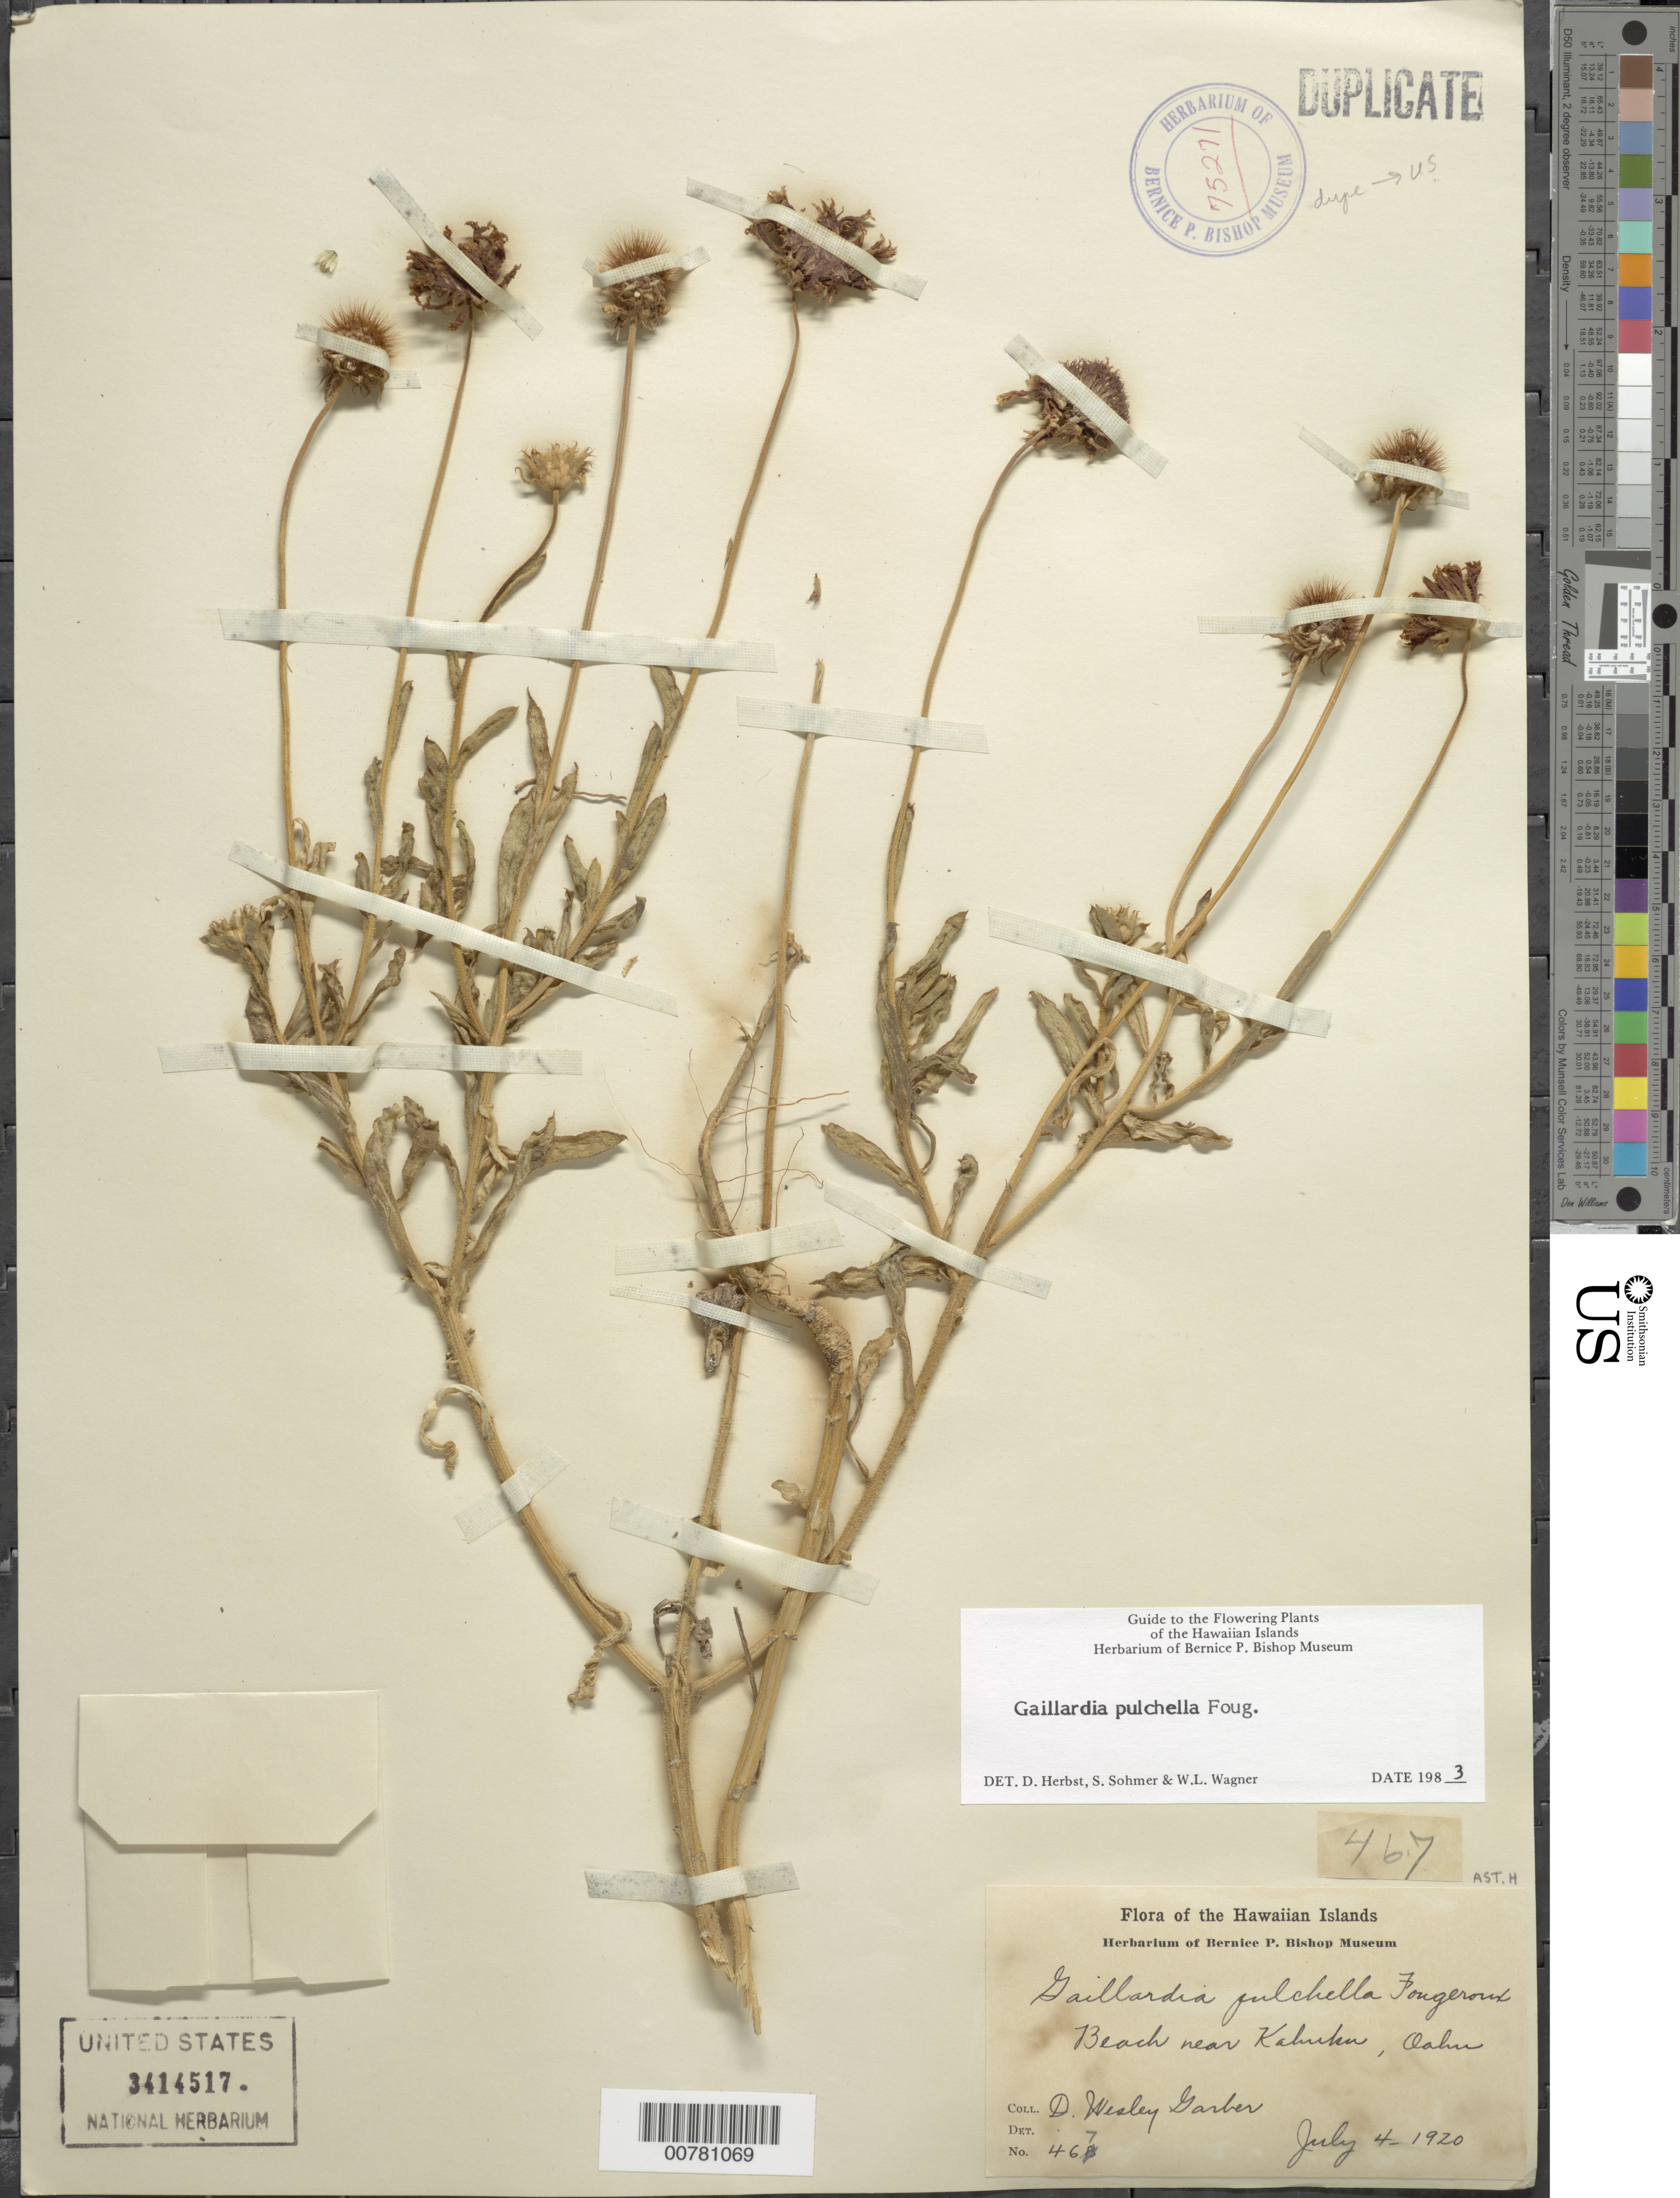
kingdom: Plantae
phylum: Tracheophyta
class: Magnoliopsida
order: Asterales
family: Asteraceae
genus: Gaillardia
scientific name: Gaillardia pulchella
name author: Foug.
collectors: D. W. Garber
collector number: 467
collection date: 1920-07-04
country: United States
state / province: Hawaii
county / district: Honolulu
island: Oahu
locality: Beach near Kahuka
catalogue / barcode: US 3414517